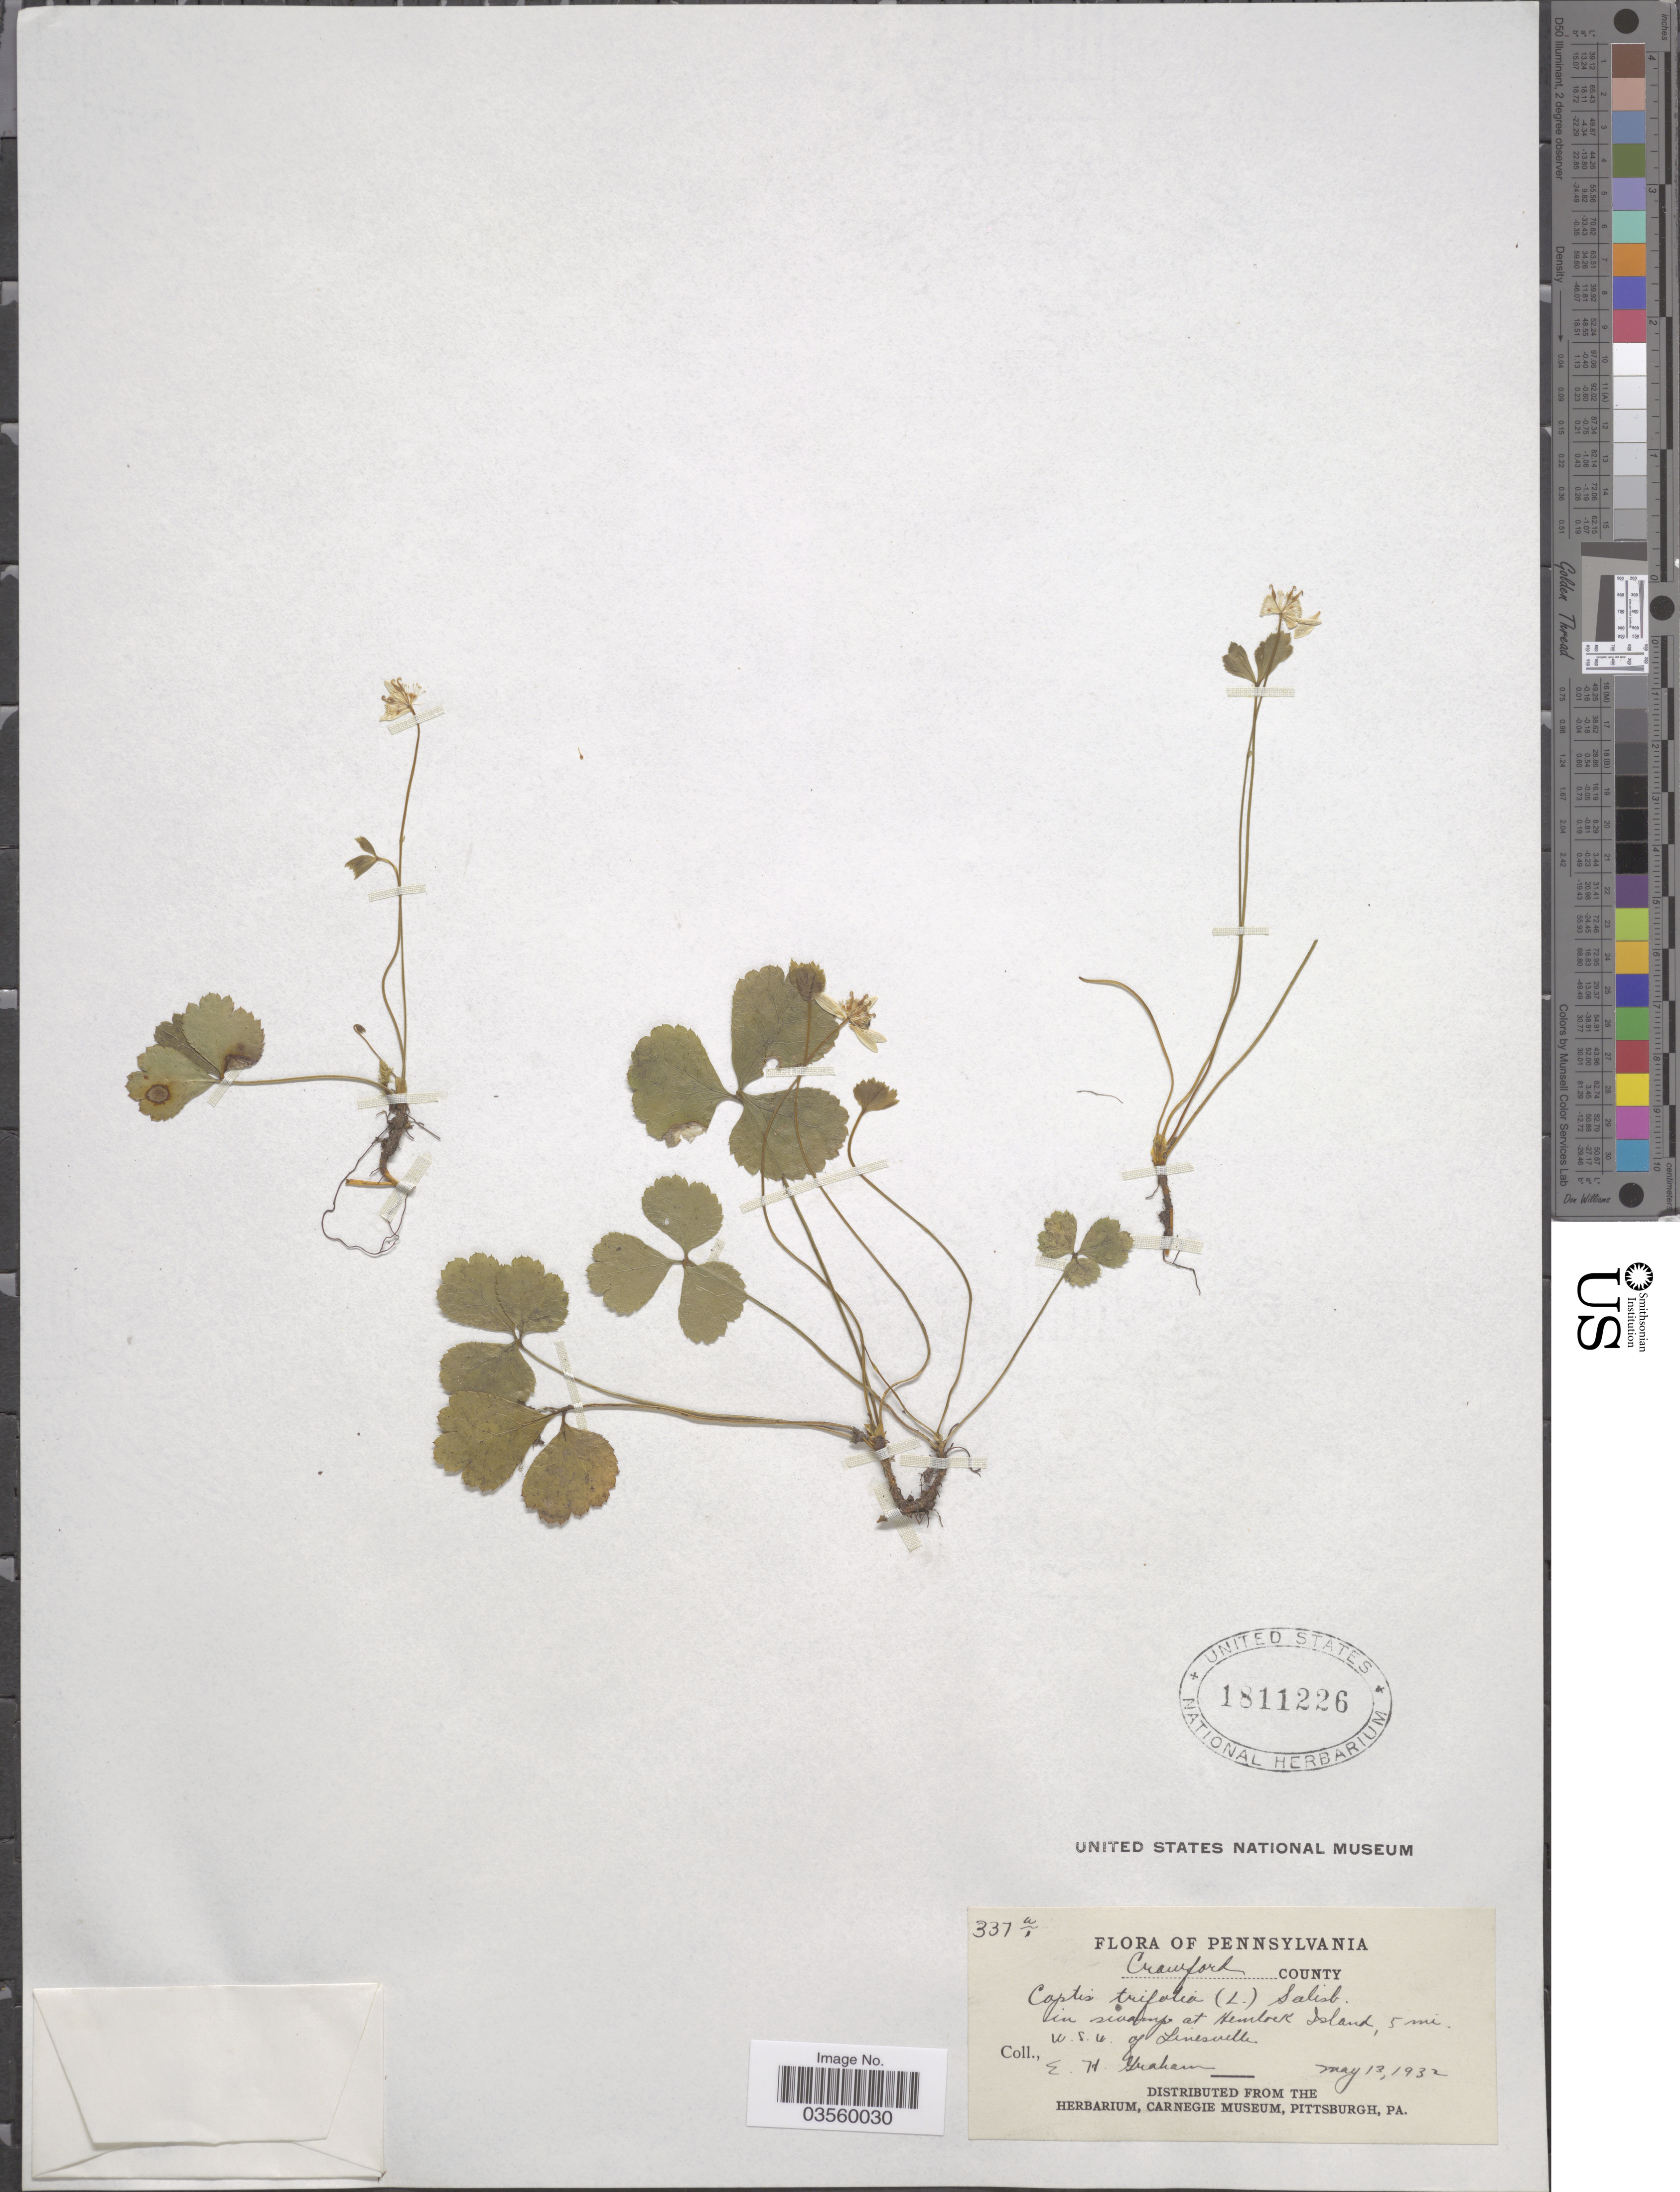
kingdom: Plantae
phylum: Tracheophyta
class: Magnoliopsida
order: Ranunculales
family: Ranunculaceae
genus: Coptis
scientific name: Coptis trifolia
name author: (L.) Salisb.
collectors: E. A. Graham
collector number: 337a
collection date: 1932-05-13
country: United States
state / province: Pennsylvania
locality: Crawford County. In swamps at Hemlock Island, 5 mi. W.S.W. of Linesville.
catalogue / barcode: US 1811226